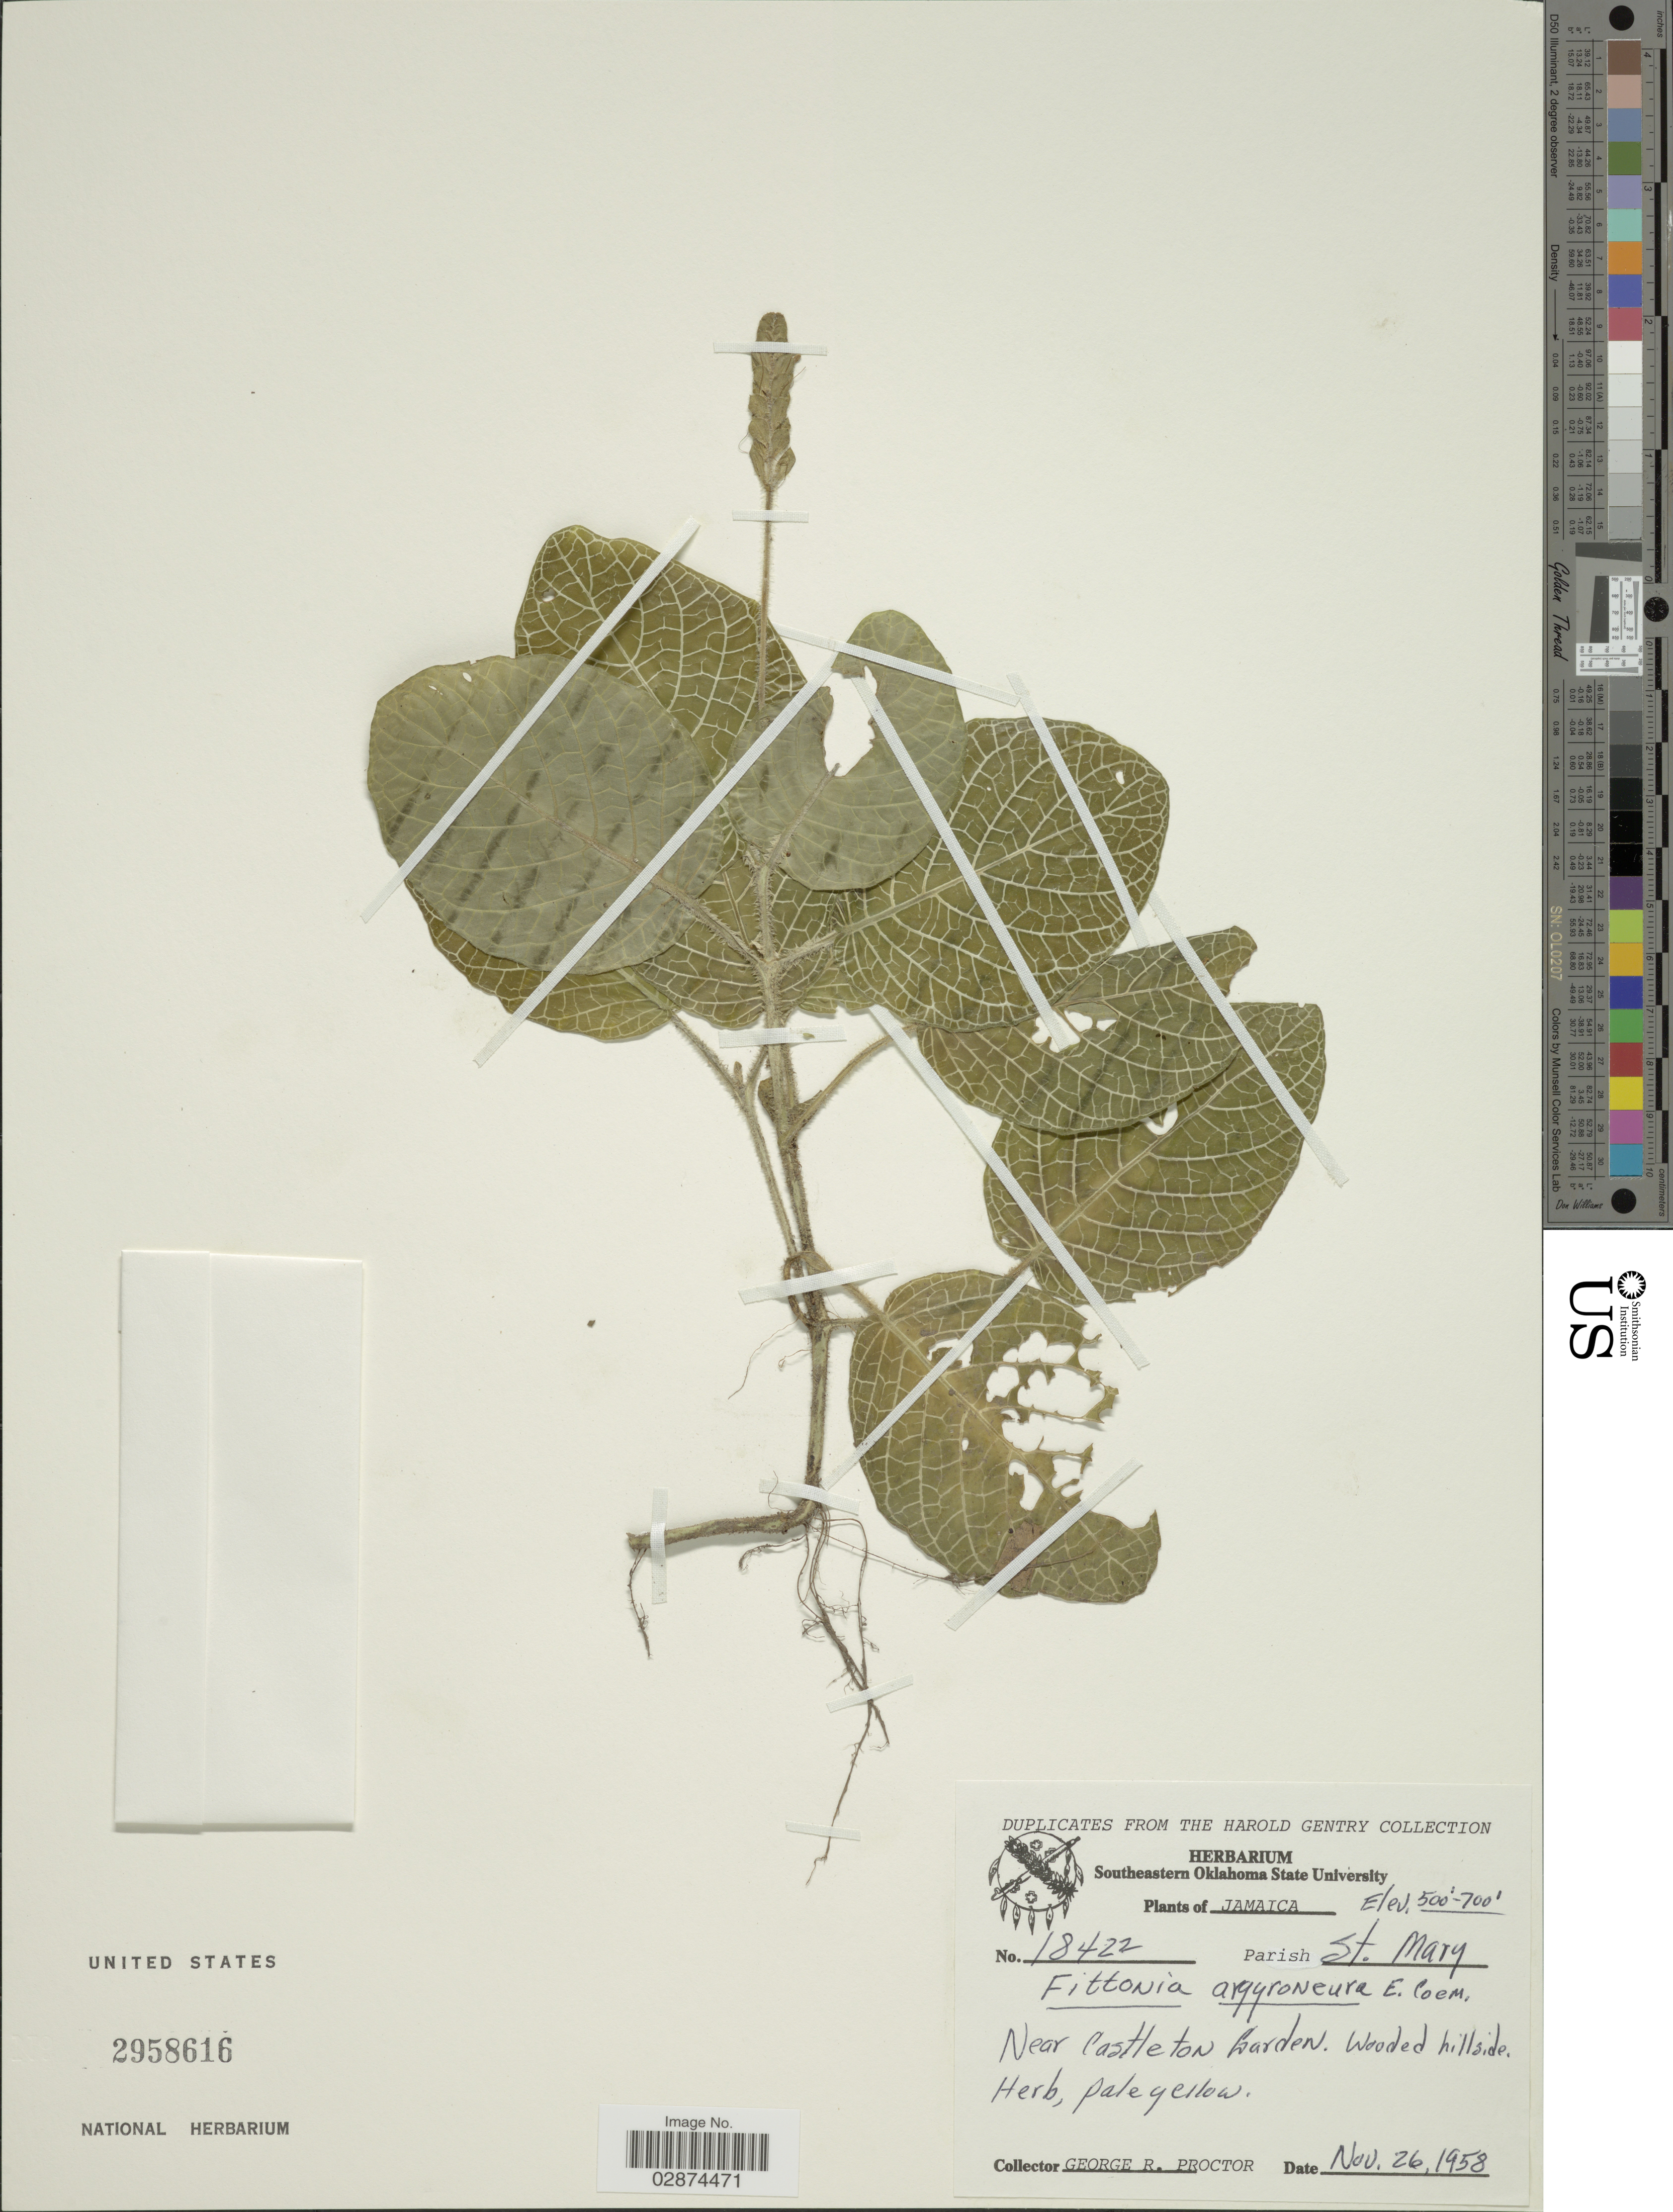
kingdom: Plantae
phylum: Tracheophyta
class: Magnoliopsida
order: Lamiales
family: Acanthaceae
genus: Fittonia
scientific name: Fittonia albivenis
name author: (Lindl. ex Veitch) Brummitt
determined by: Strong, Mark T., (BOT), Smithsonian Institution - National Museum of Natural History (UNITED STATES)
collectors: G. R. Proctor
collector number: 18422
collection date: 1958-11-26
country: Jamaica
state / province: Saint Mary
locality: Parish St. Mary. Near Castleton Garden.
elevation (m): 152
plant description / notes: Cultivated.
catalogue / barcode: US 2958616